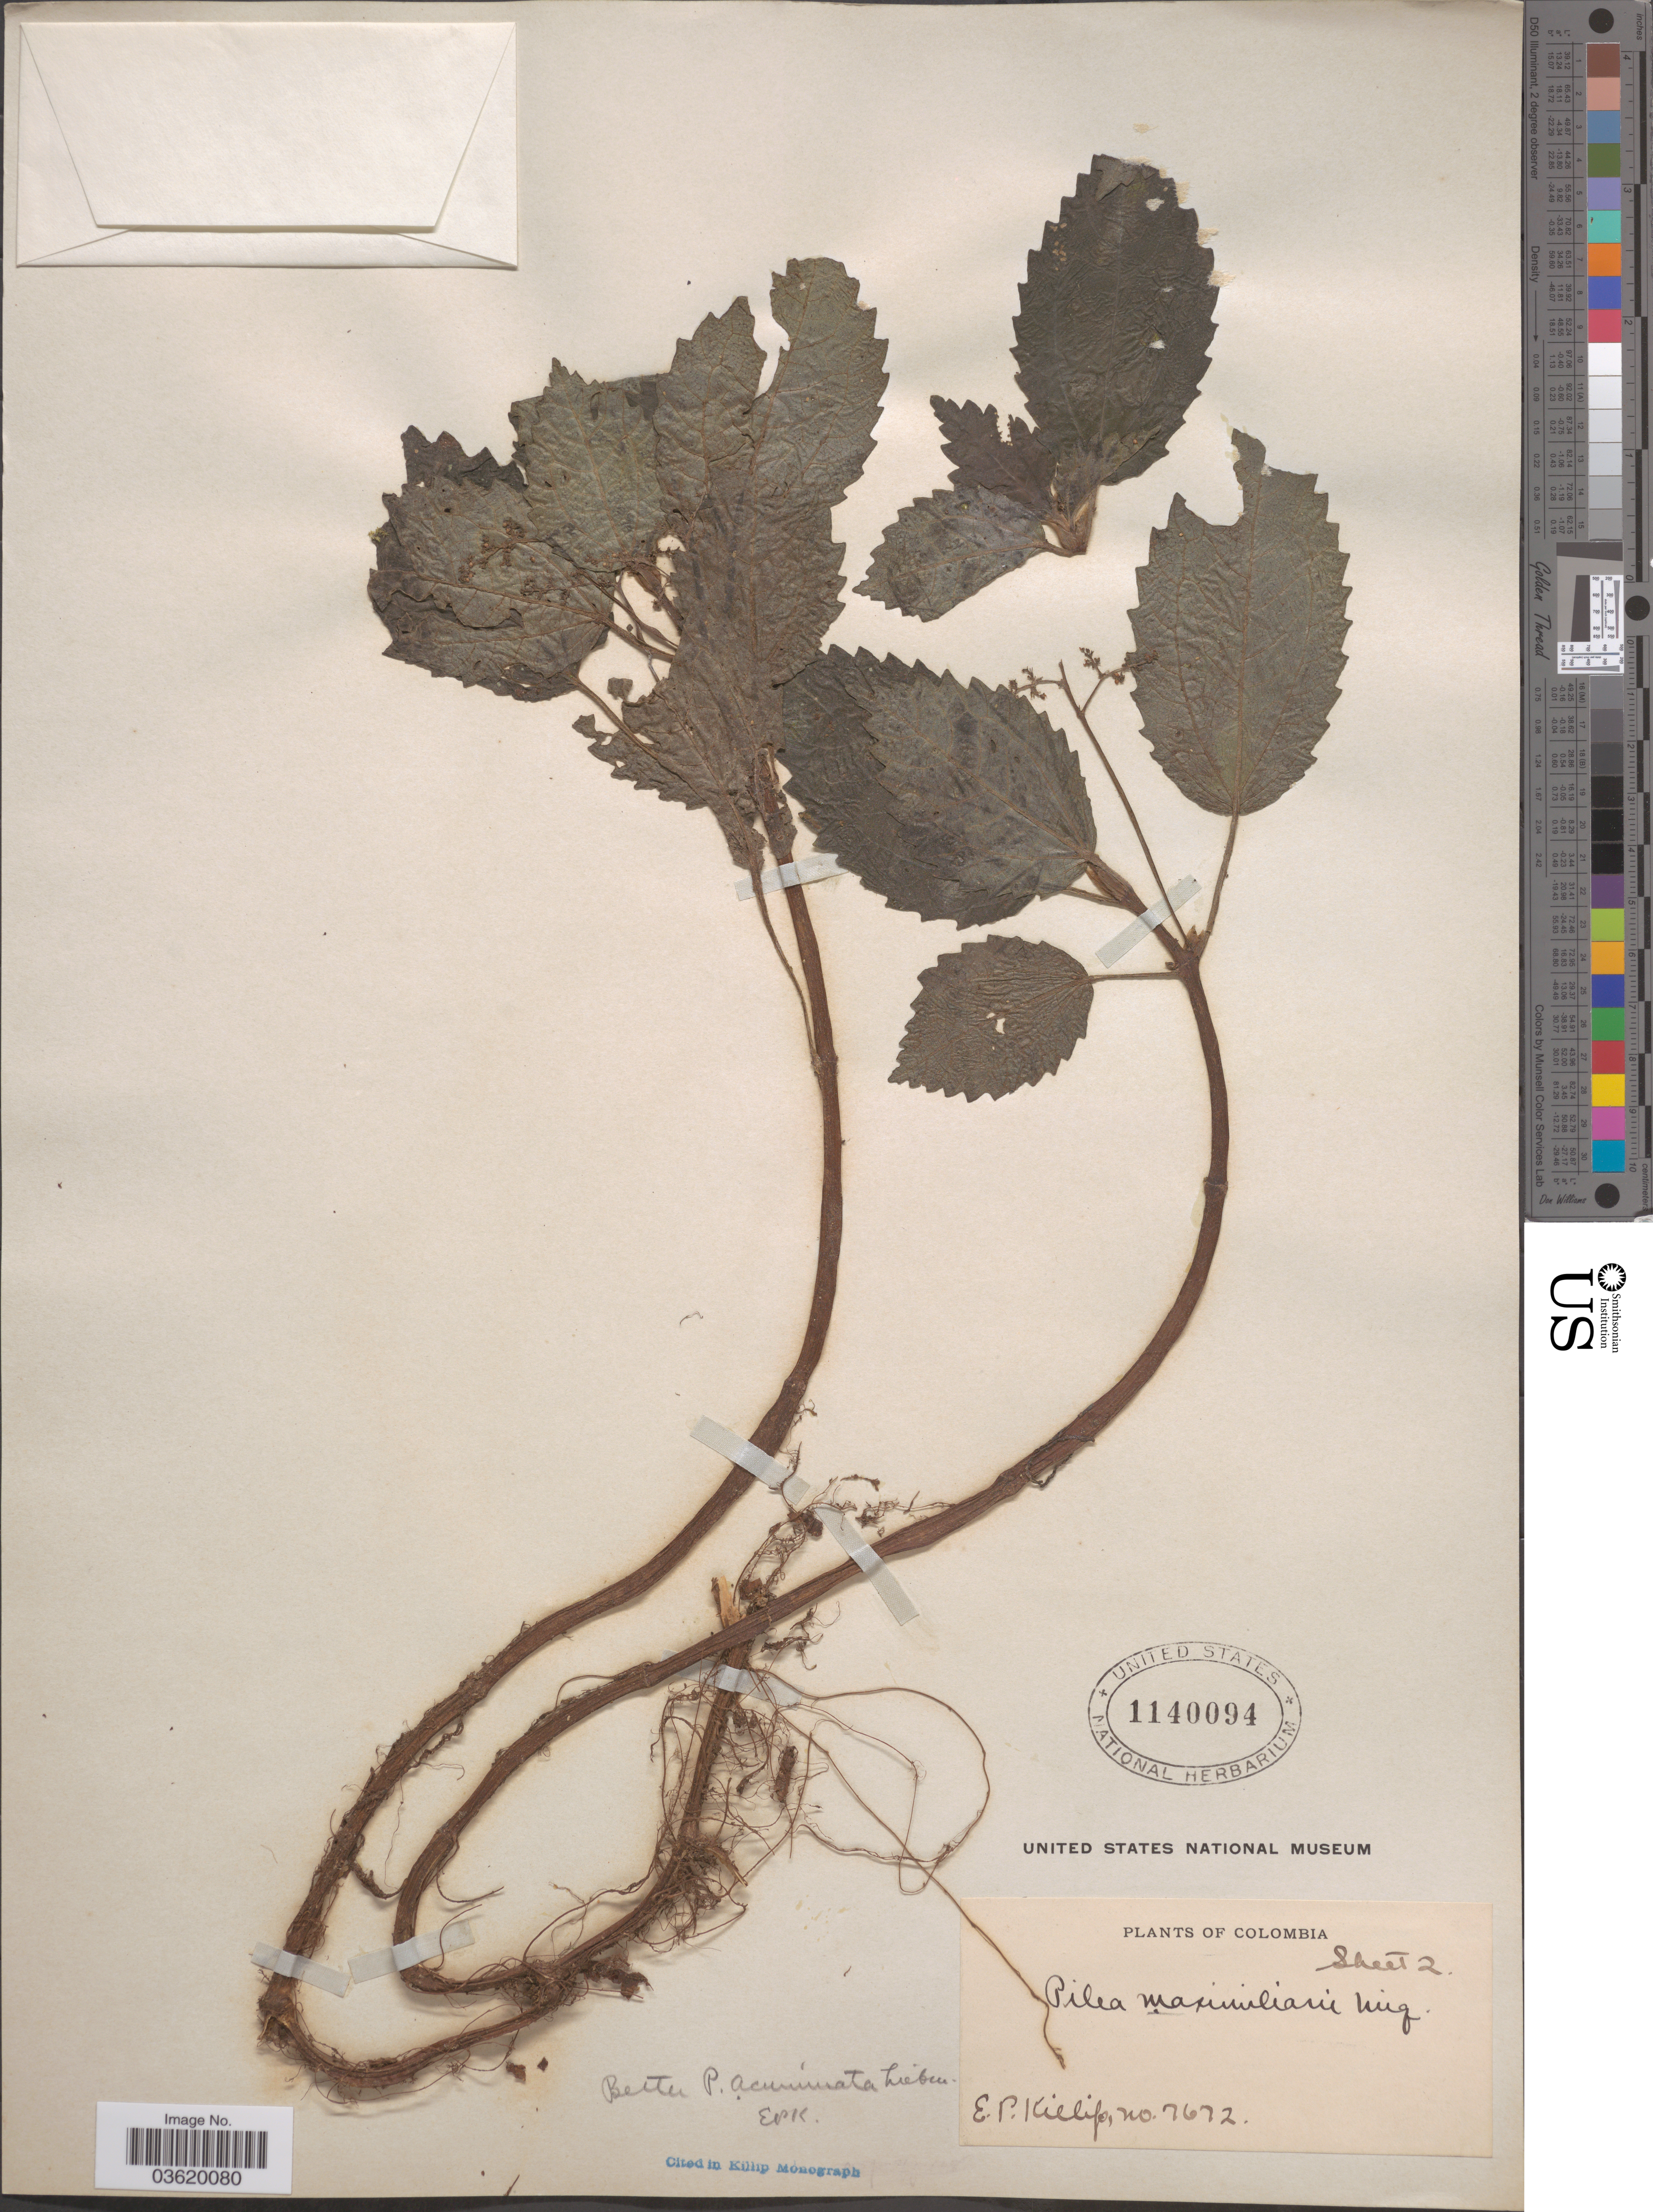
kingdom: Plantae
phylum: Tracheophyta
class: Magnoliopsida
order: Rosales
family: Urticaceae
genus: Pilea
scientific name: Pilea acuminata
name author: Liebm.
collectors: E. P. Killip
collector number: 7672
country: Colombia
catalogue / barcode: US 1140094